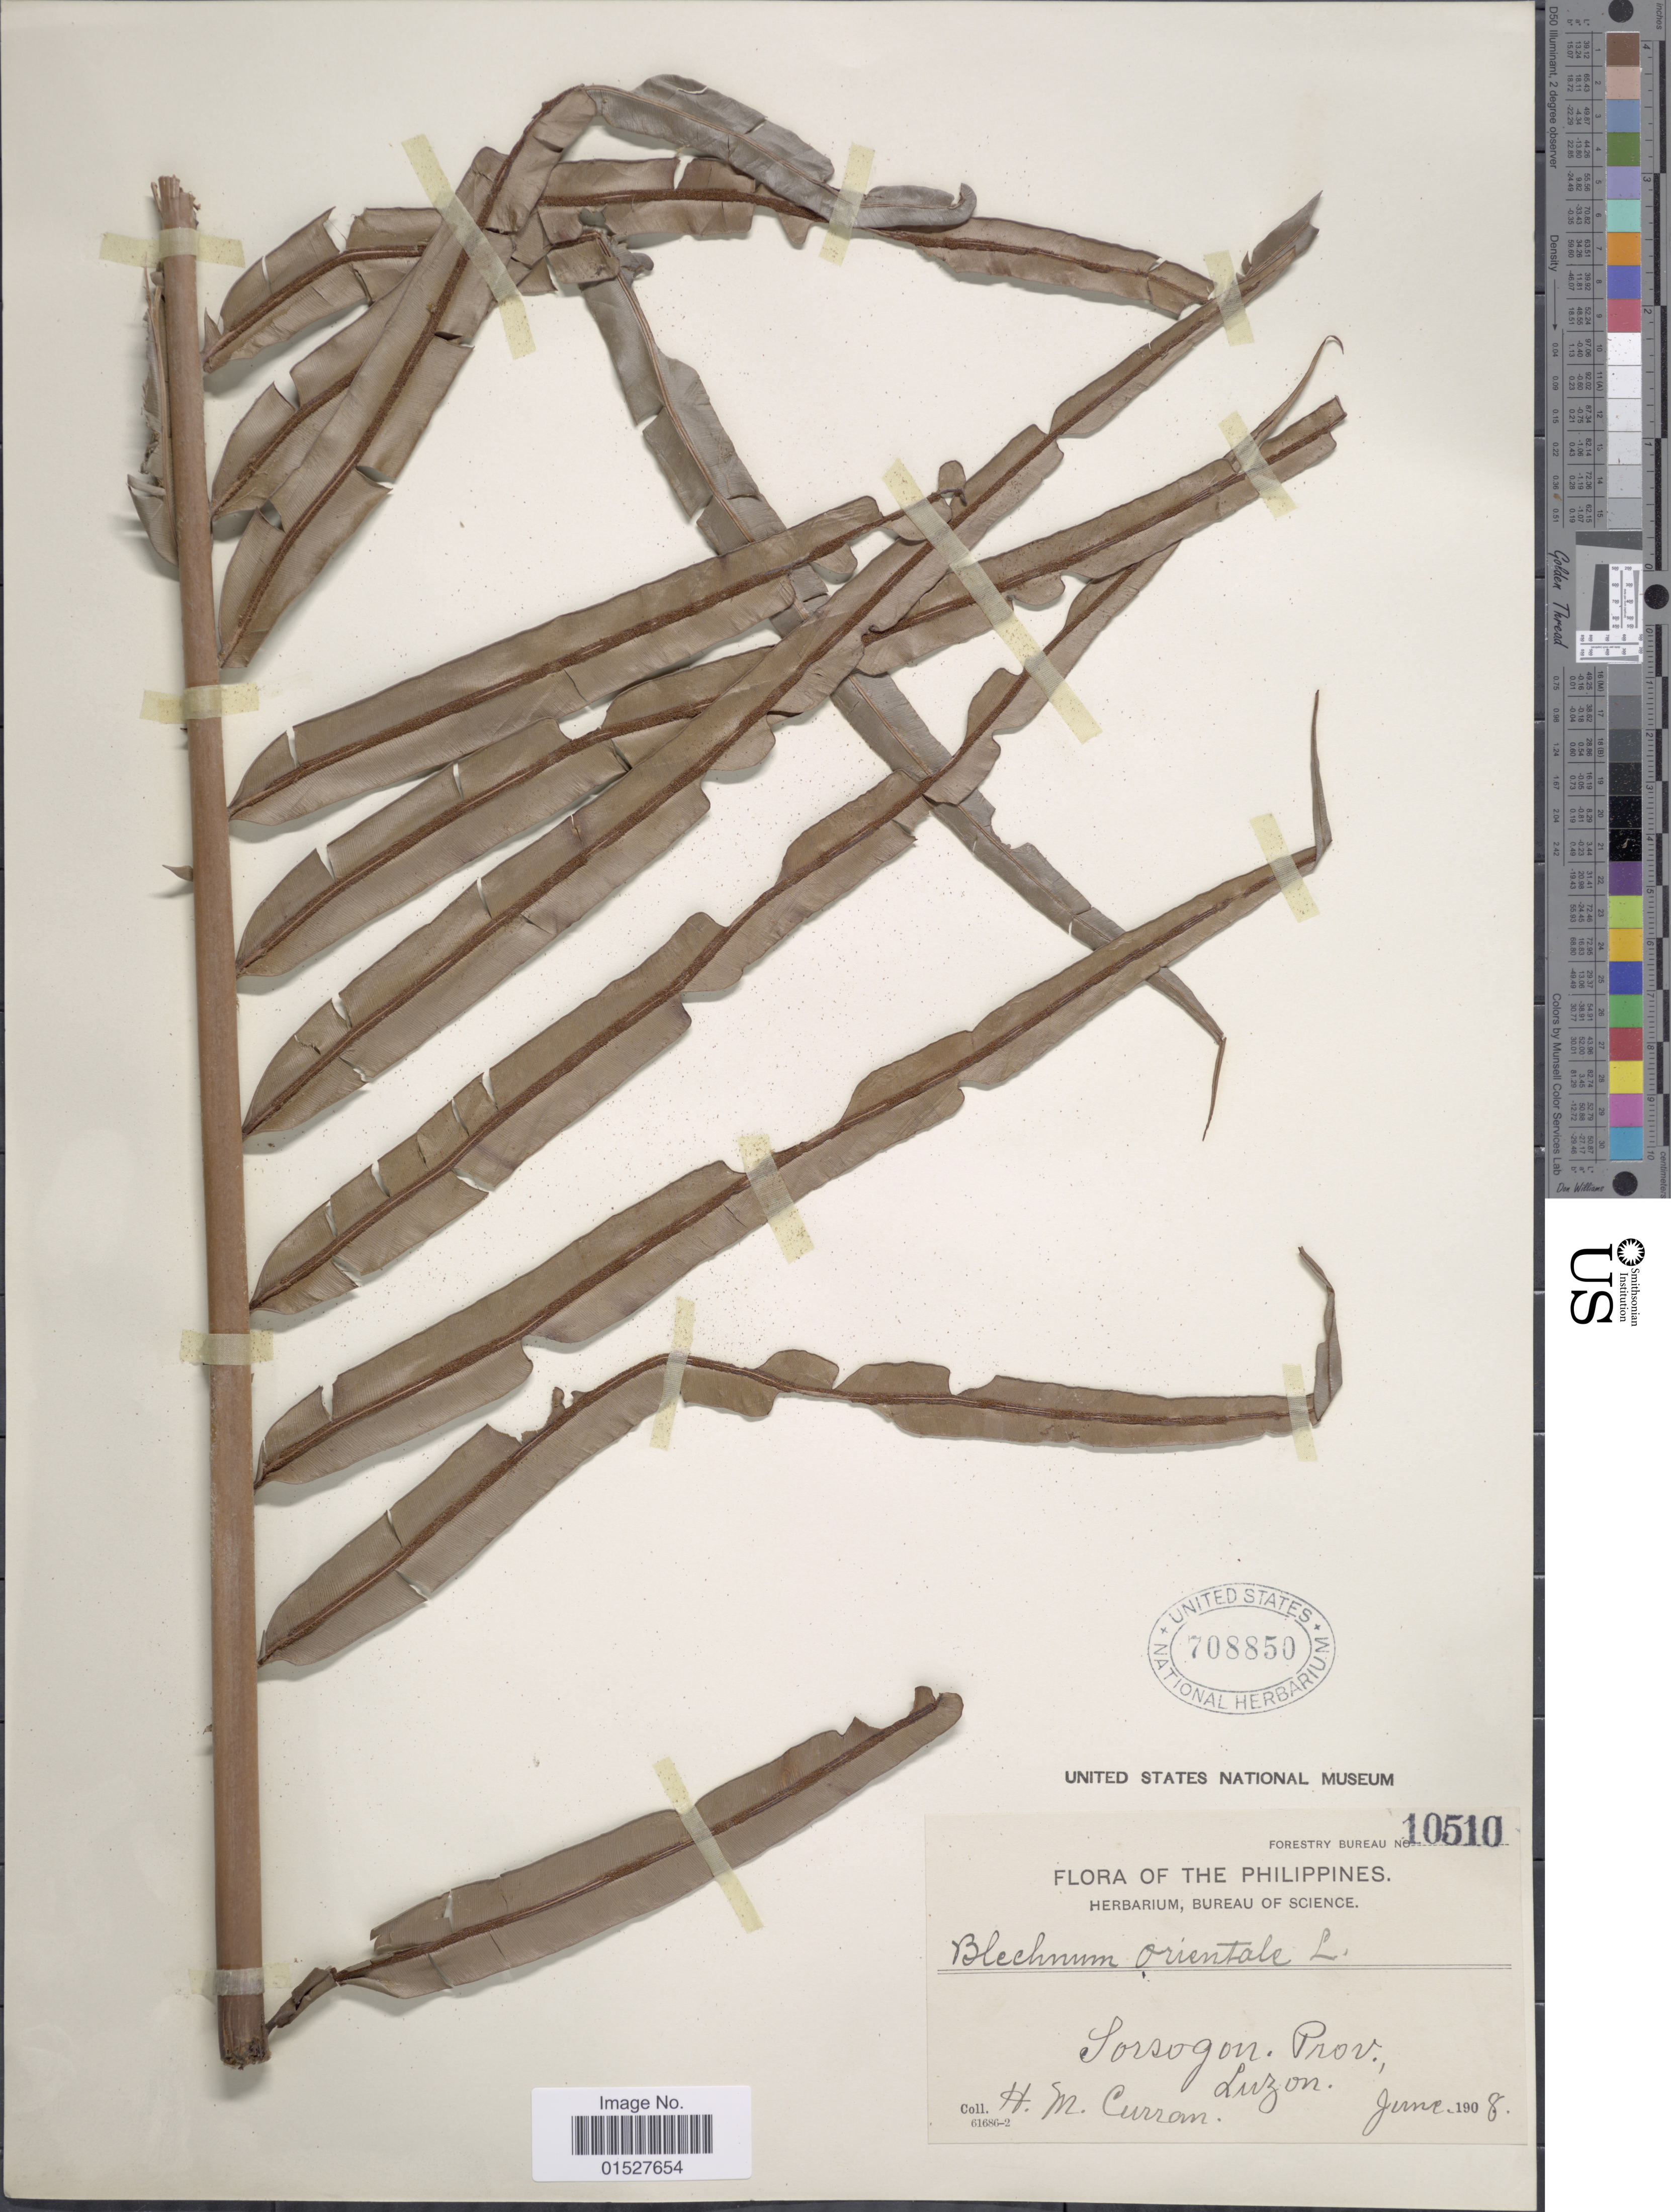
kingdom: Plantae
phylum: Tracheophyta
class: Polypodiopsida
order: Polypodiales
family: Blechnaceae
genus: Blechnum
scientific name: Blechnum orientale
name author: L.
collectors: H. M. Curran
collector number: Forestry Bureau 10510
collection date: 1908-06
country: Philippines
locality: Sorsogon Prov., Luzon.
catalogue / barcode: US 708850